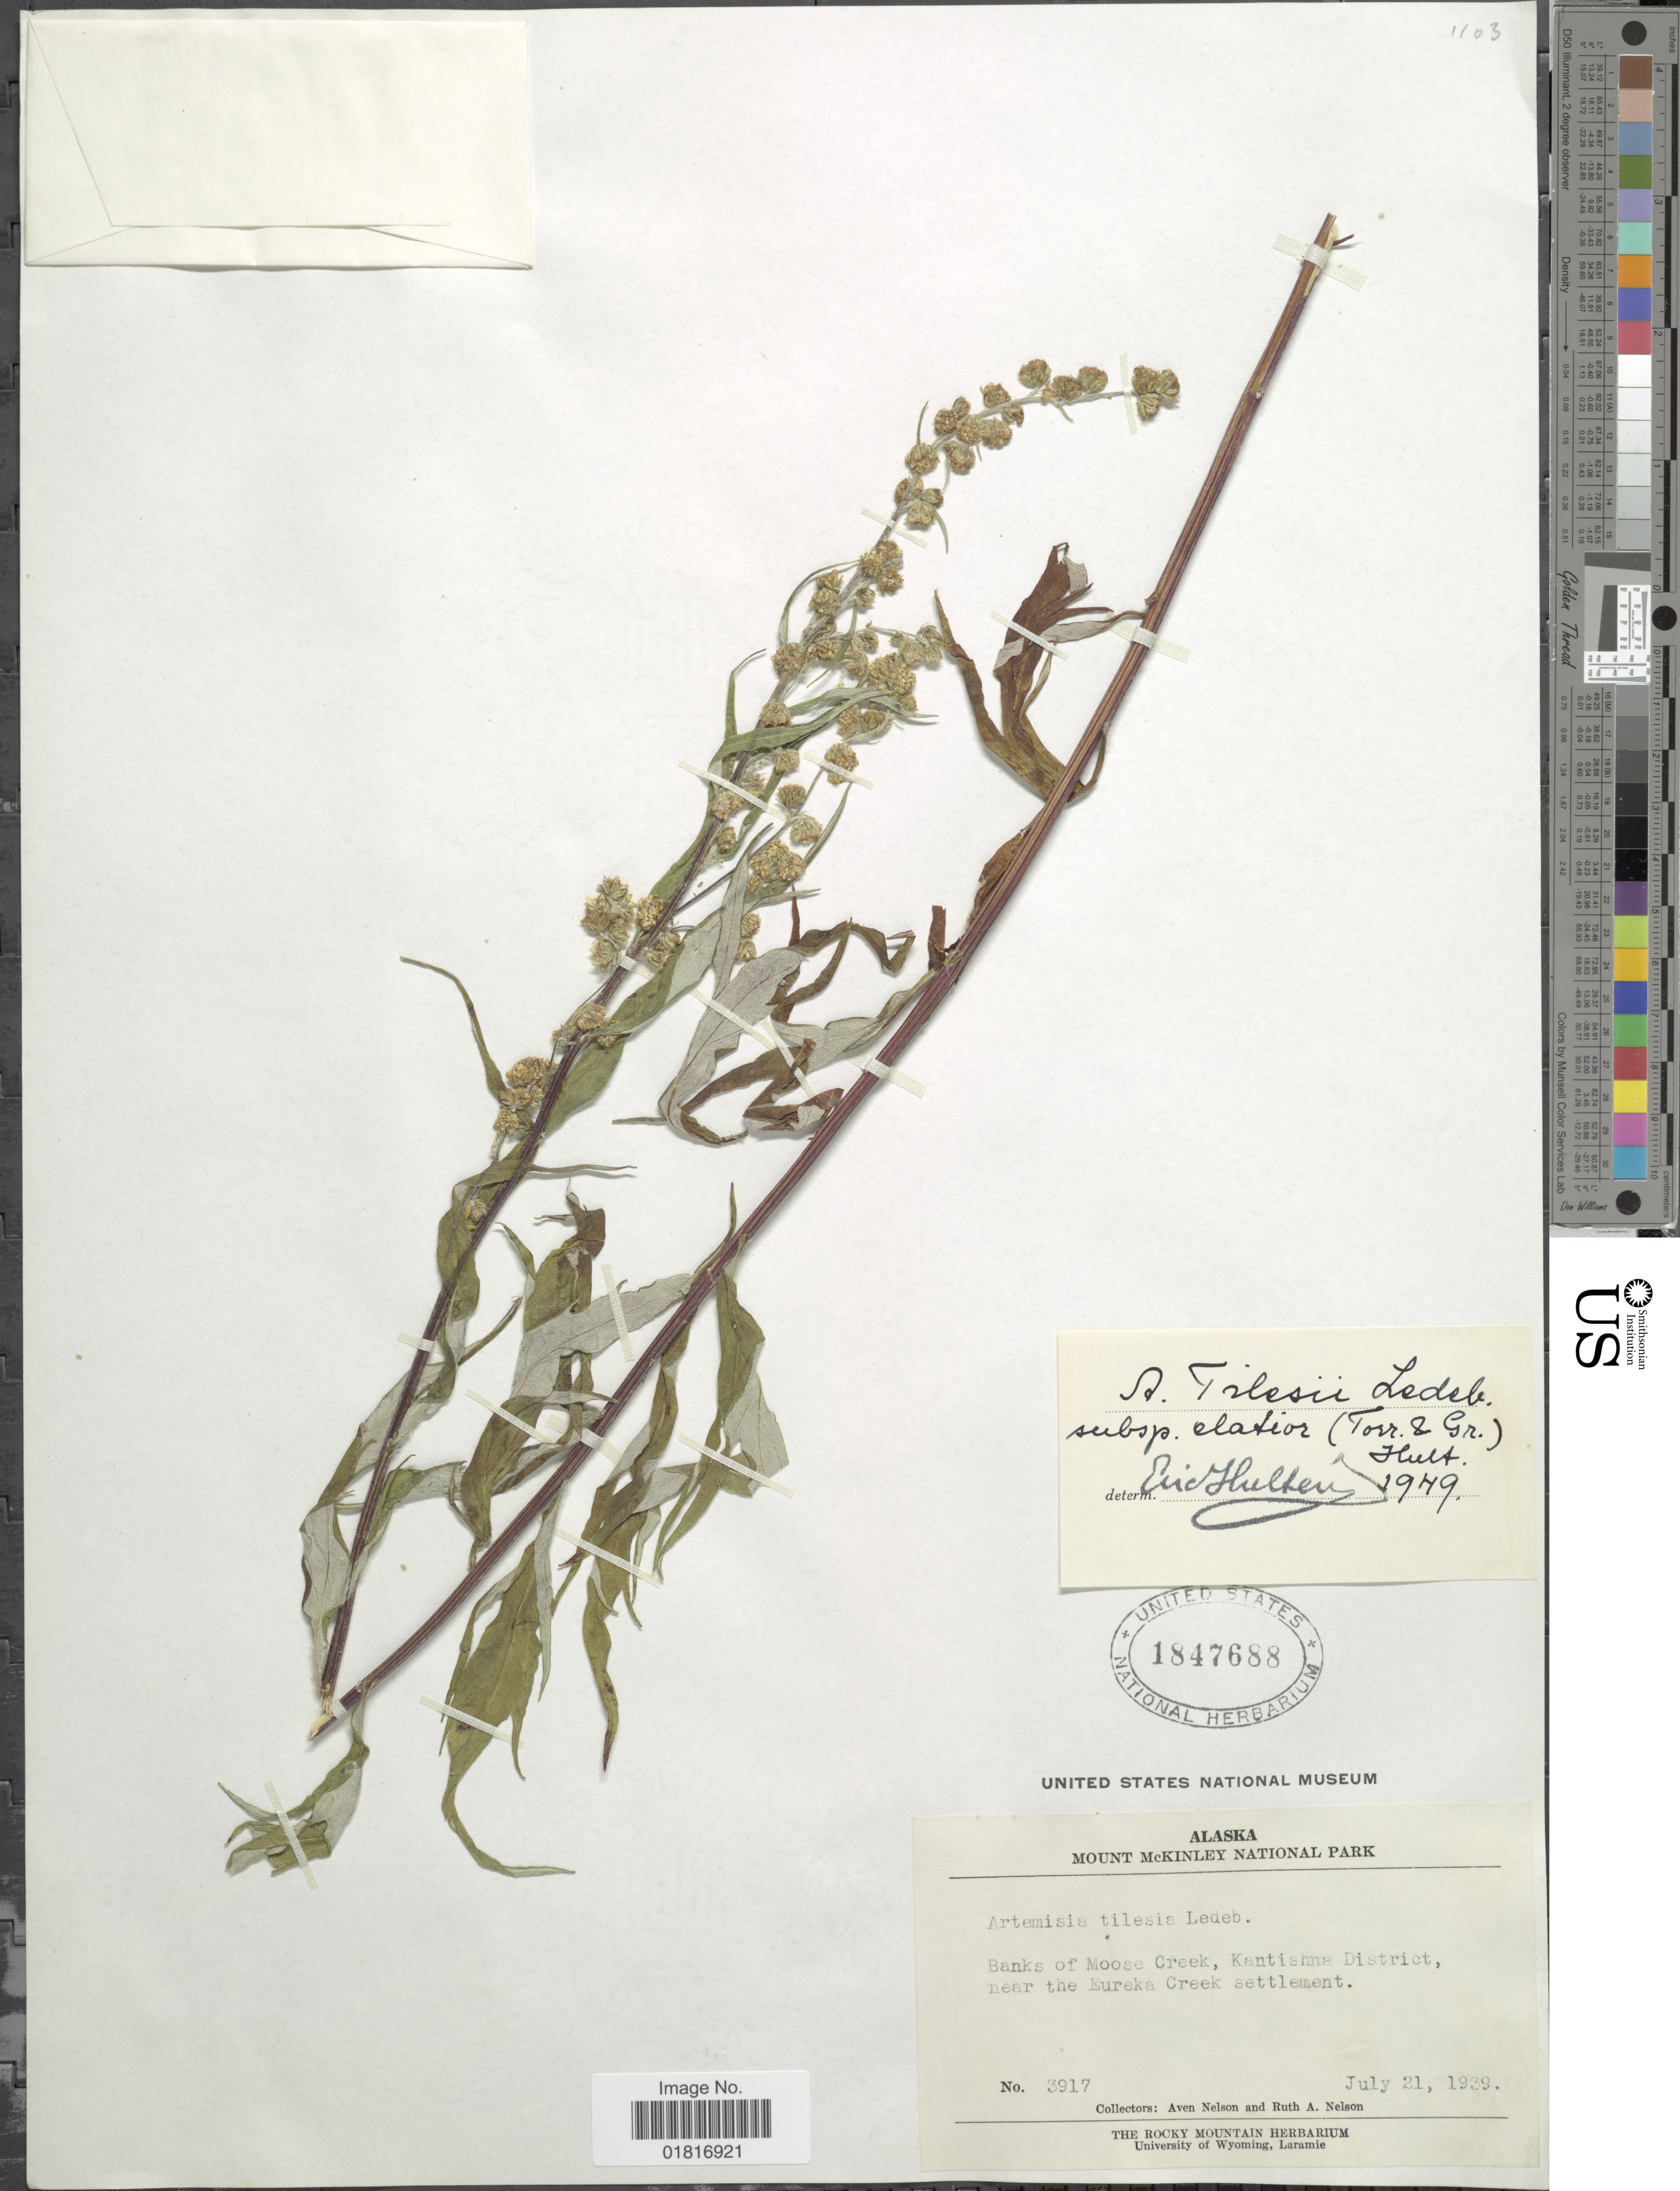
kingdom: Plantae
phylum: Tracheophyta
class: Magnoliopsida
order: Asterales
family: Asteraceae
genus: Artemisia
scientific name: Artemisia tilesii var. elatior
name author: Torr. & A. Gray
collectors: A. Nelson & R. A. Nelson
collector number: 3917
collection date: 1939-07-21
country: United States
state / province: Alaska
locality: Banks of Moose Creek, Kantishna District, near the Eureka Creek settlement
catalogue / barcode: US 1847688